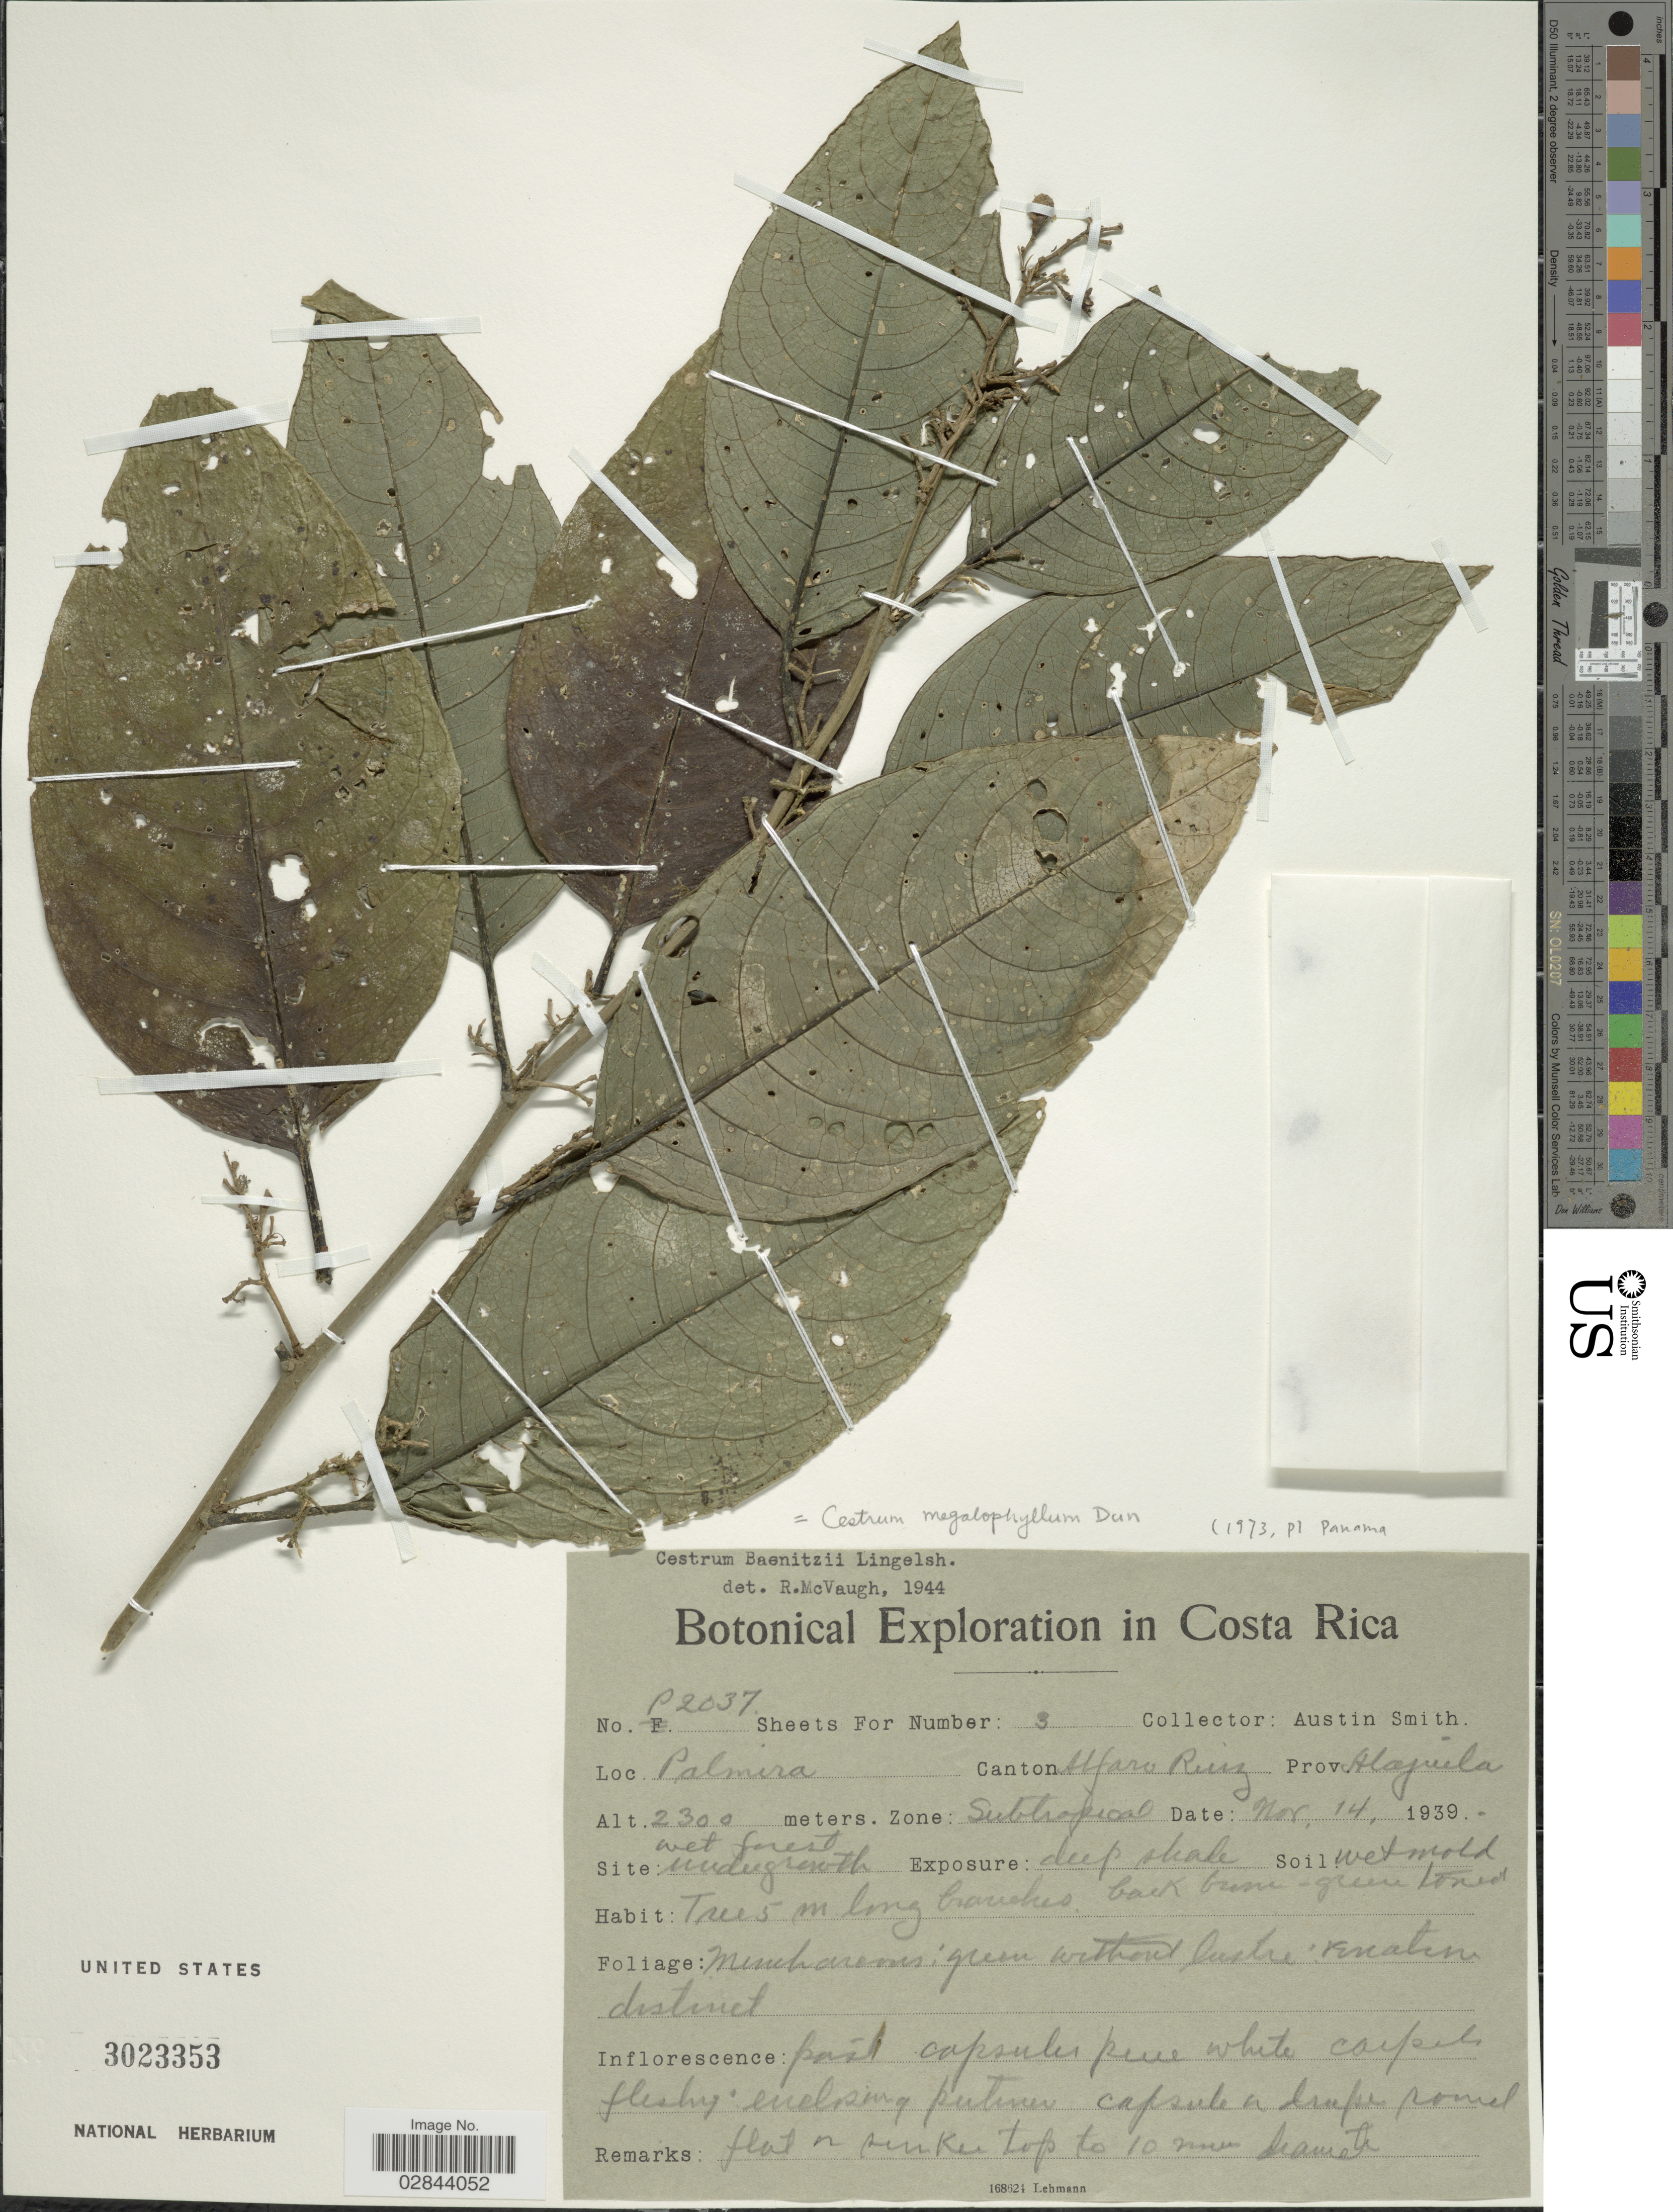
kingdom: Plantae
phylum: Tracheophyta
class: Magnoliopsida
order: Solanales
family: Solanaceae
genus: Cestrum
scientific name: Cestrum schlechtendahlii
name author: G. Don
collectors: Aust P. Smith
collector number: P2037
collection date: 1939-11-14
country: Costa Rica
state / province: Alajuela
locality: Palmira, Canton Alfaro Ruiz, Prov. Alajuela.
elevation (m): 2300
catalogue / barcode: US 3023353